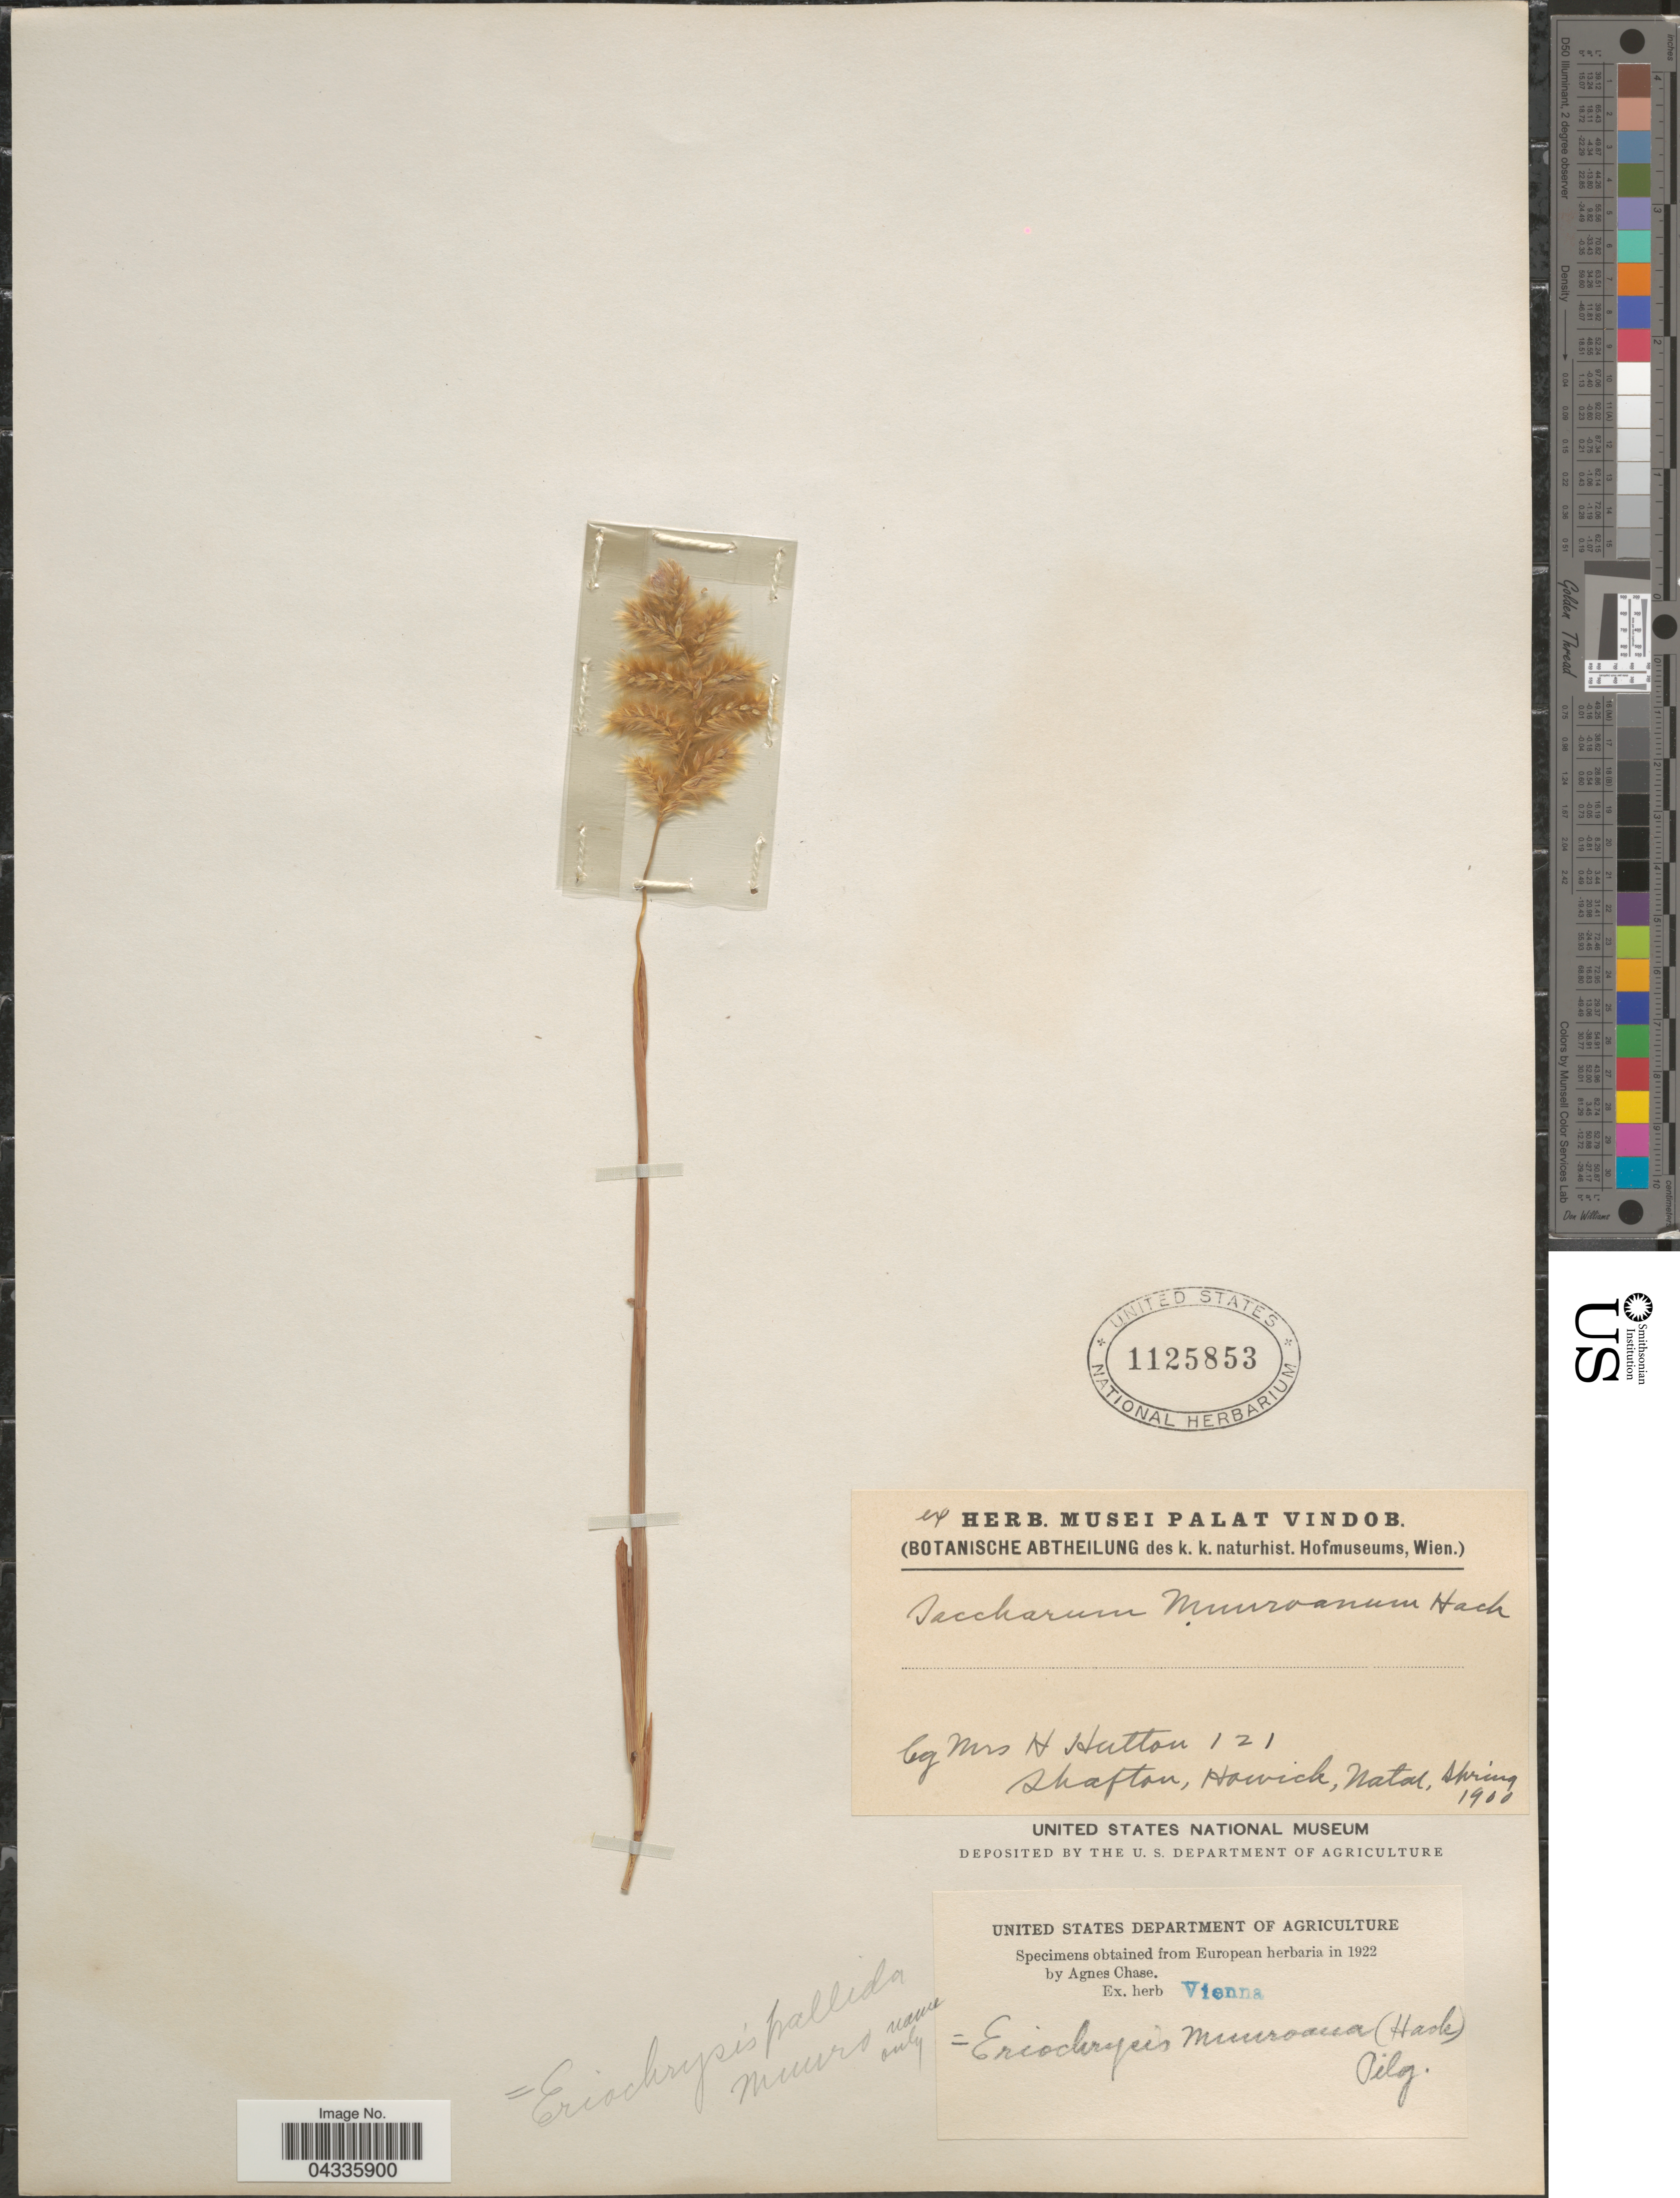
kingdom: Plantae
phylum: Tracheophyta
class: Liliopsida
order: Poales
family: Poaceae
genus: Eriochrysis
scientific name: Eriochrysis pallida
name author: Munro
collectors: H. Hutton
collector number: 121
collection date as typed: Spring 1900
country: South Africa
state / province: KwaZulu-Natal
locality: Shafton, Howick, Natal.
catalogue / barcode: US 1125853